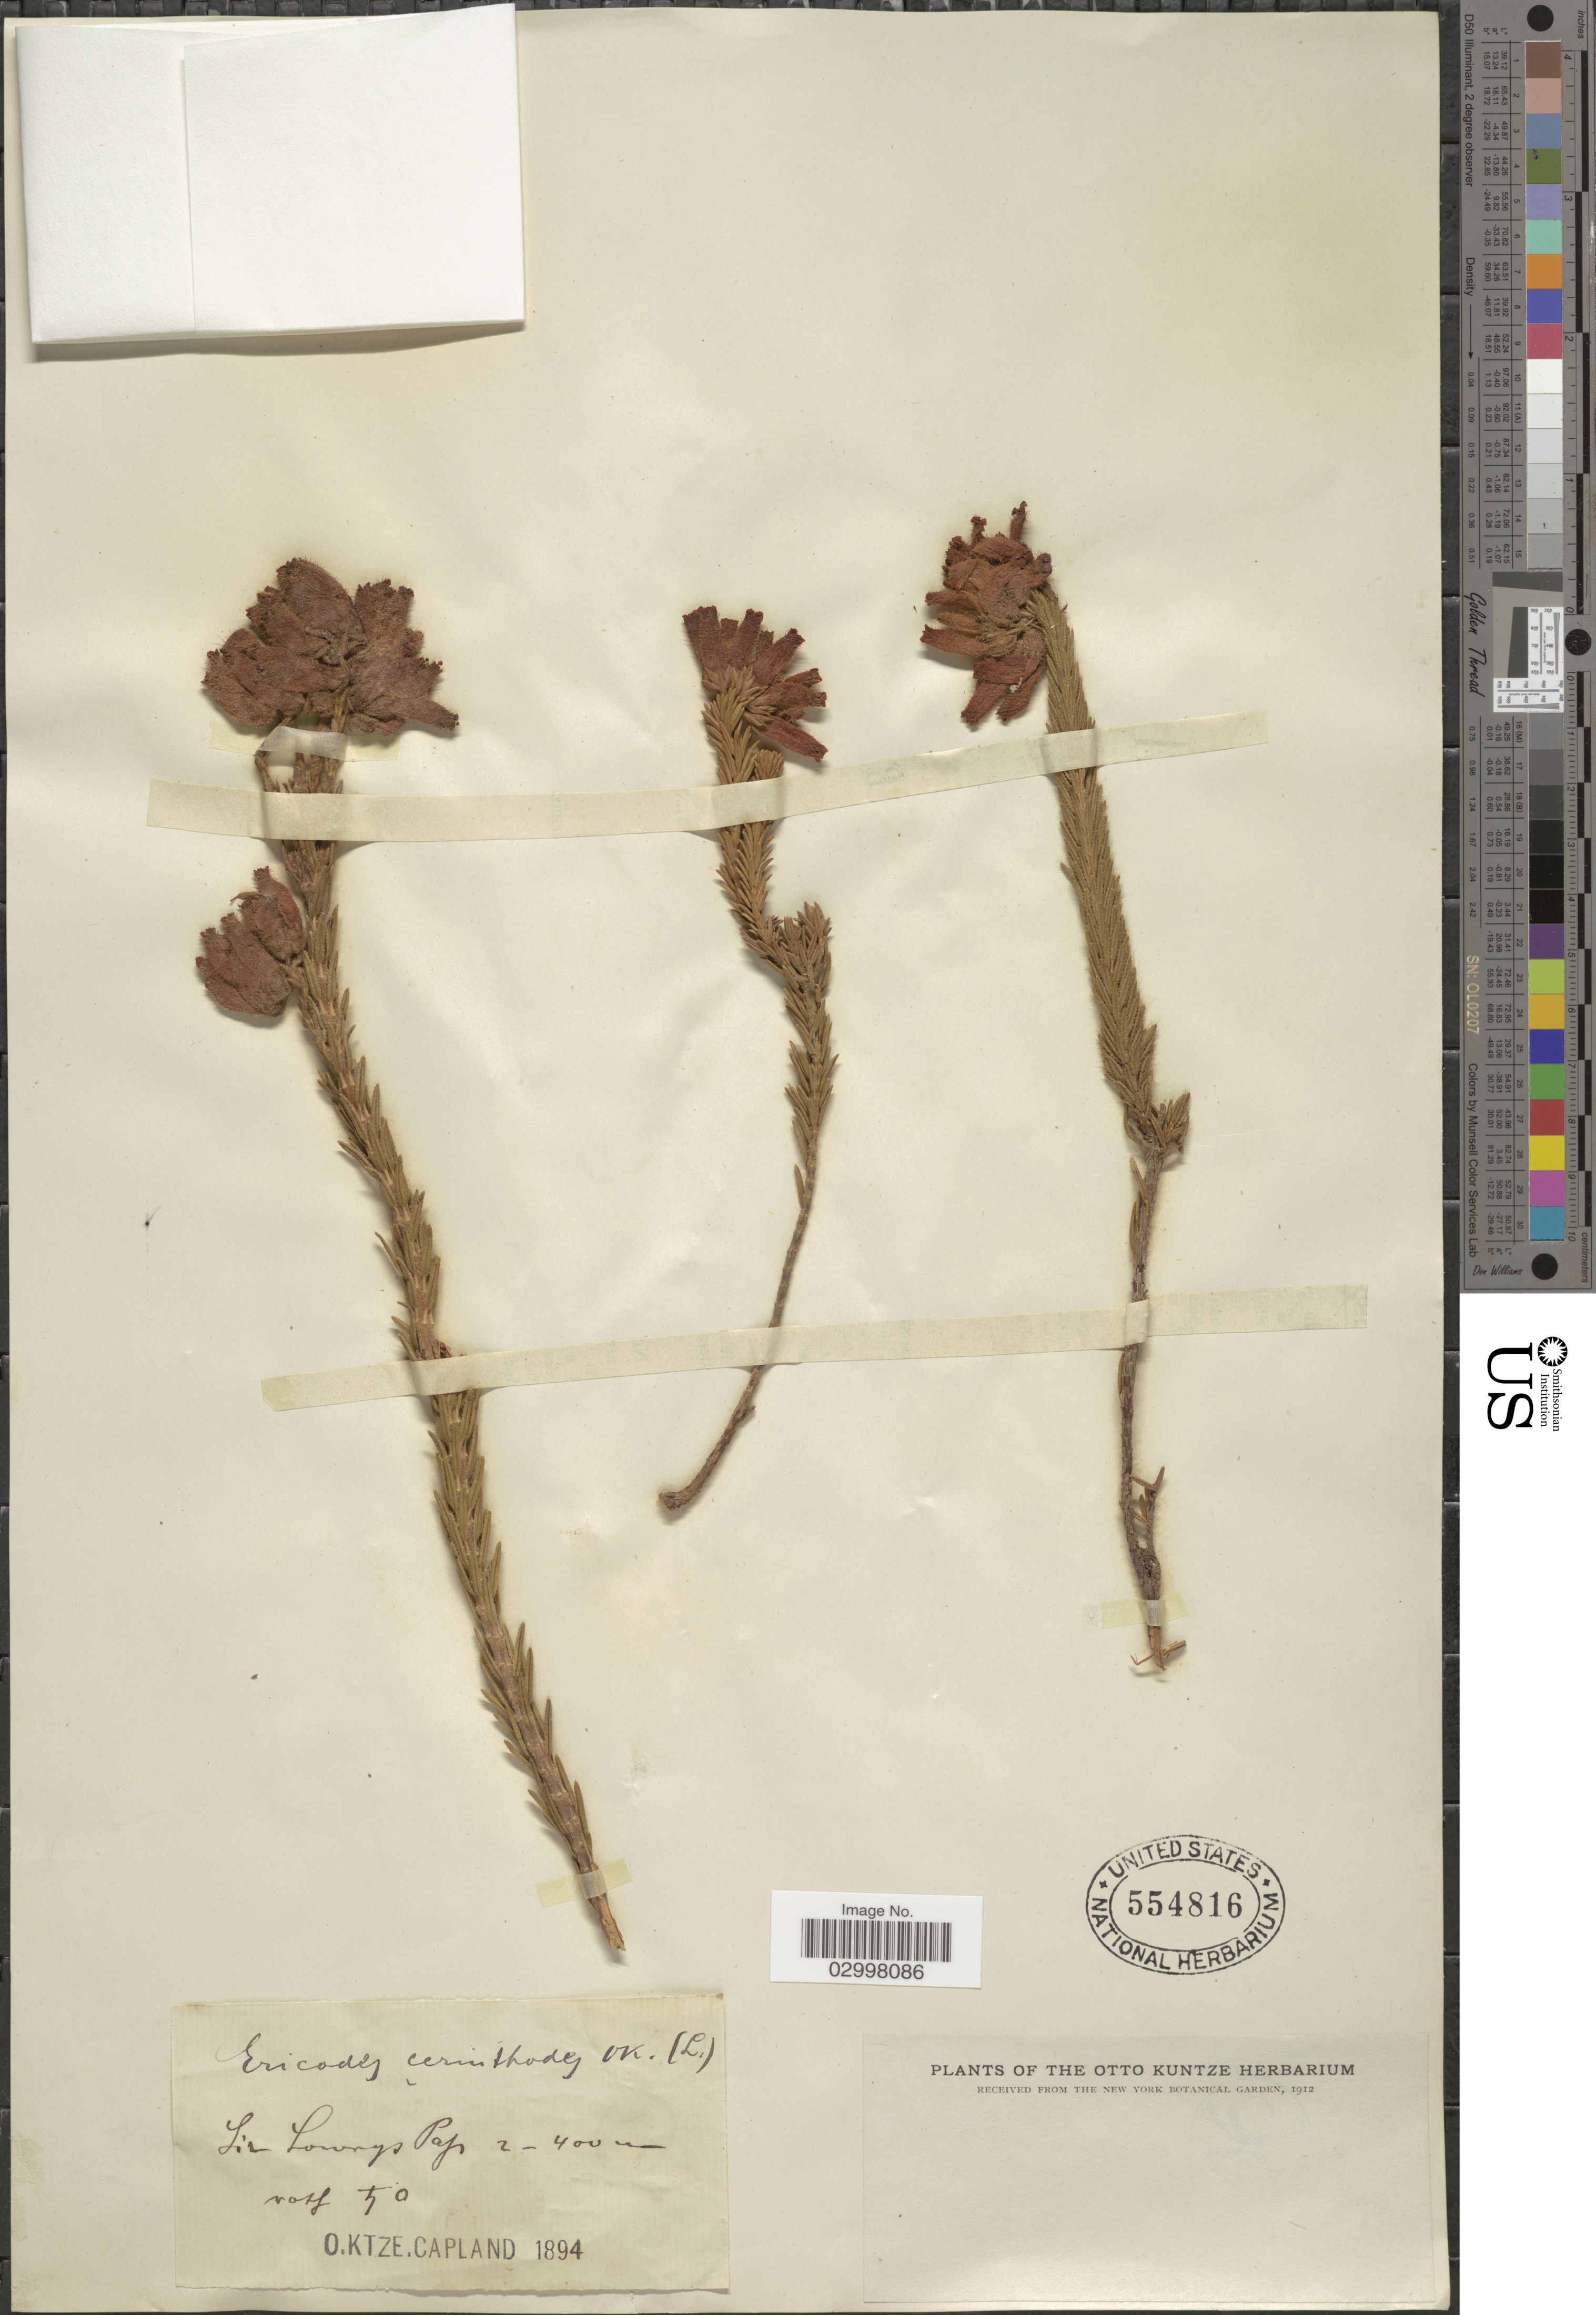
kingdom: Plantae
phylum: Tracheophyta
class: Magnoliopsida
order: Ericales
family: Ericaceae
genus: Erica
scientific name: Erica cerinthoides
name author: L.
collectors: C.E.O. Kuntze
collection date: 1894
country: South Africa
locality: Sir Lowrys Pass.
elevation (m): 200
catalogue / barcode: US 554816